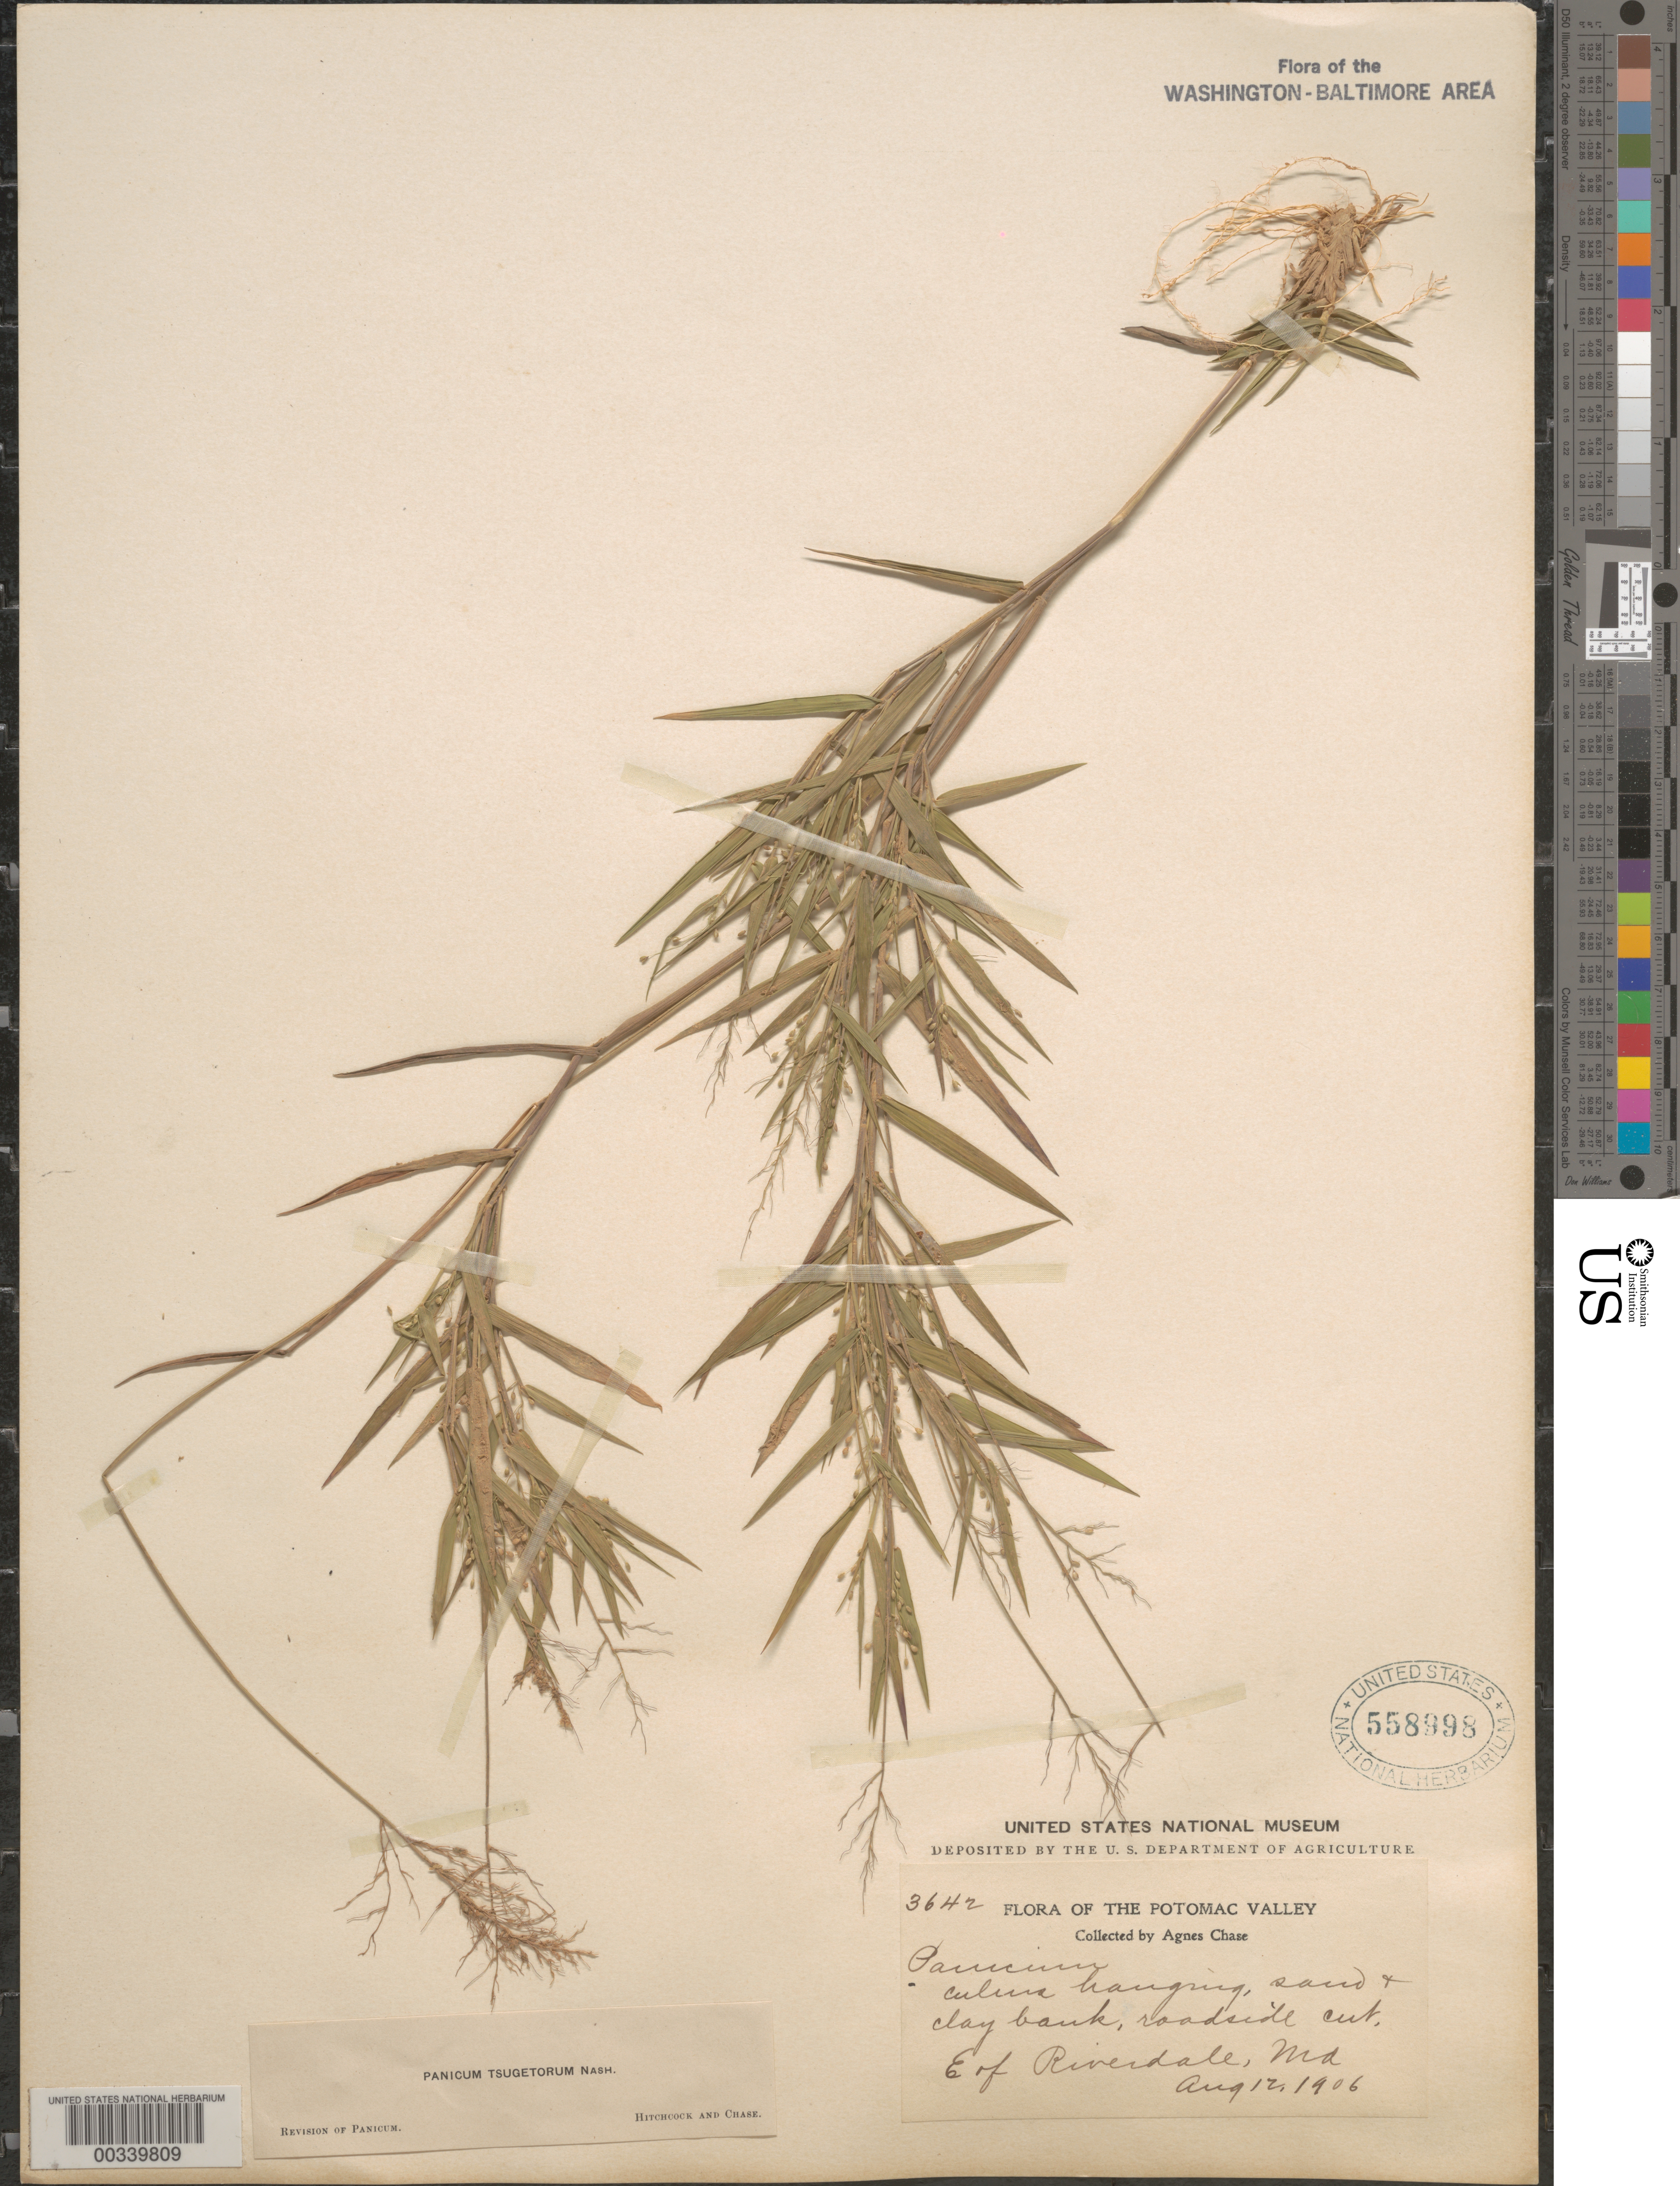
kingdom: Plantae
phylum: Tracheophyta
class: Liliopsida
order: Poales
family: Poaceae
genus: Dichanthelium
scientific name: Dichanthelium sabulorum var. patulum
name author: Nash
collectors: A. Chase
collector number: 3642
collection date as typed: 12 Aug 1906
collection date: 1906-08-12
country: United States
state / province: Maryland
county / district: Prince George's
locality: E of Riverdale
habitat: Sand and clay bank, roadside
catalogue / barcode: US 558998